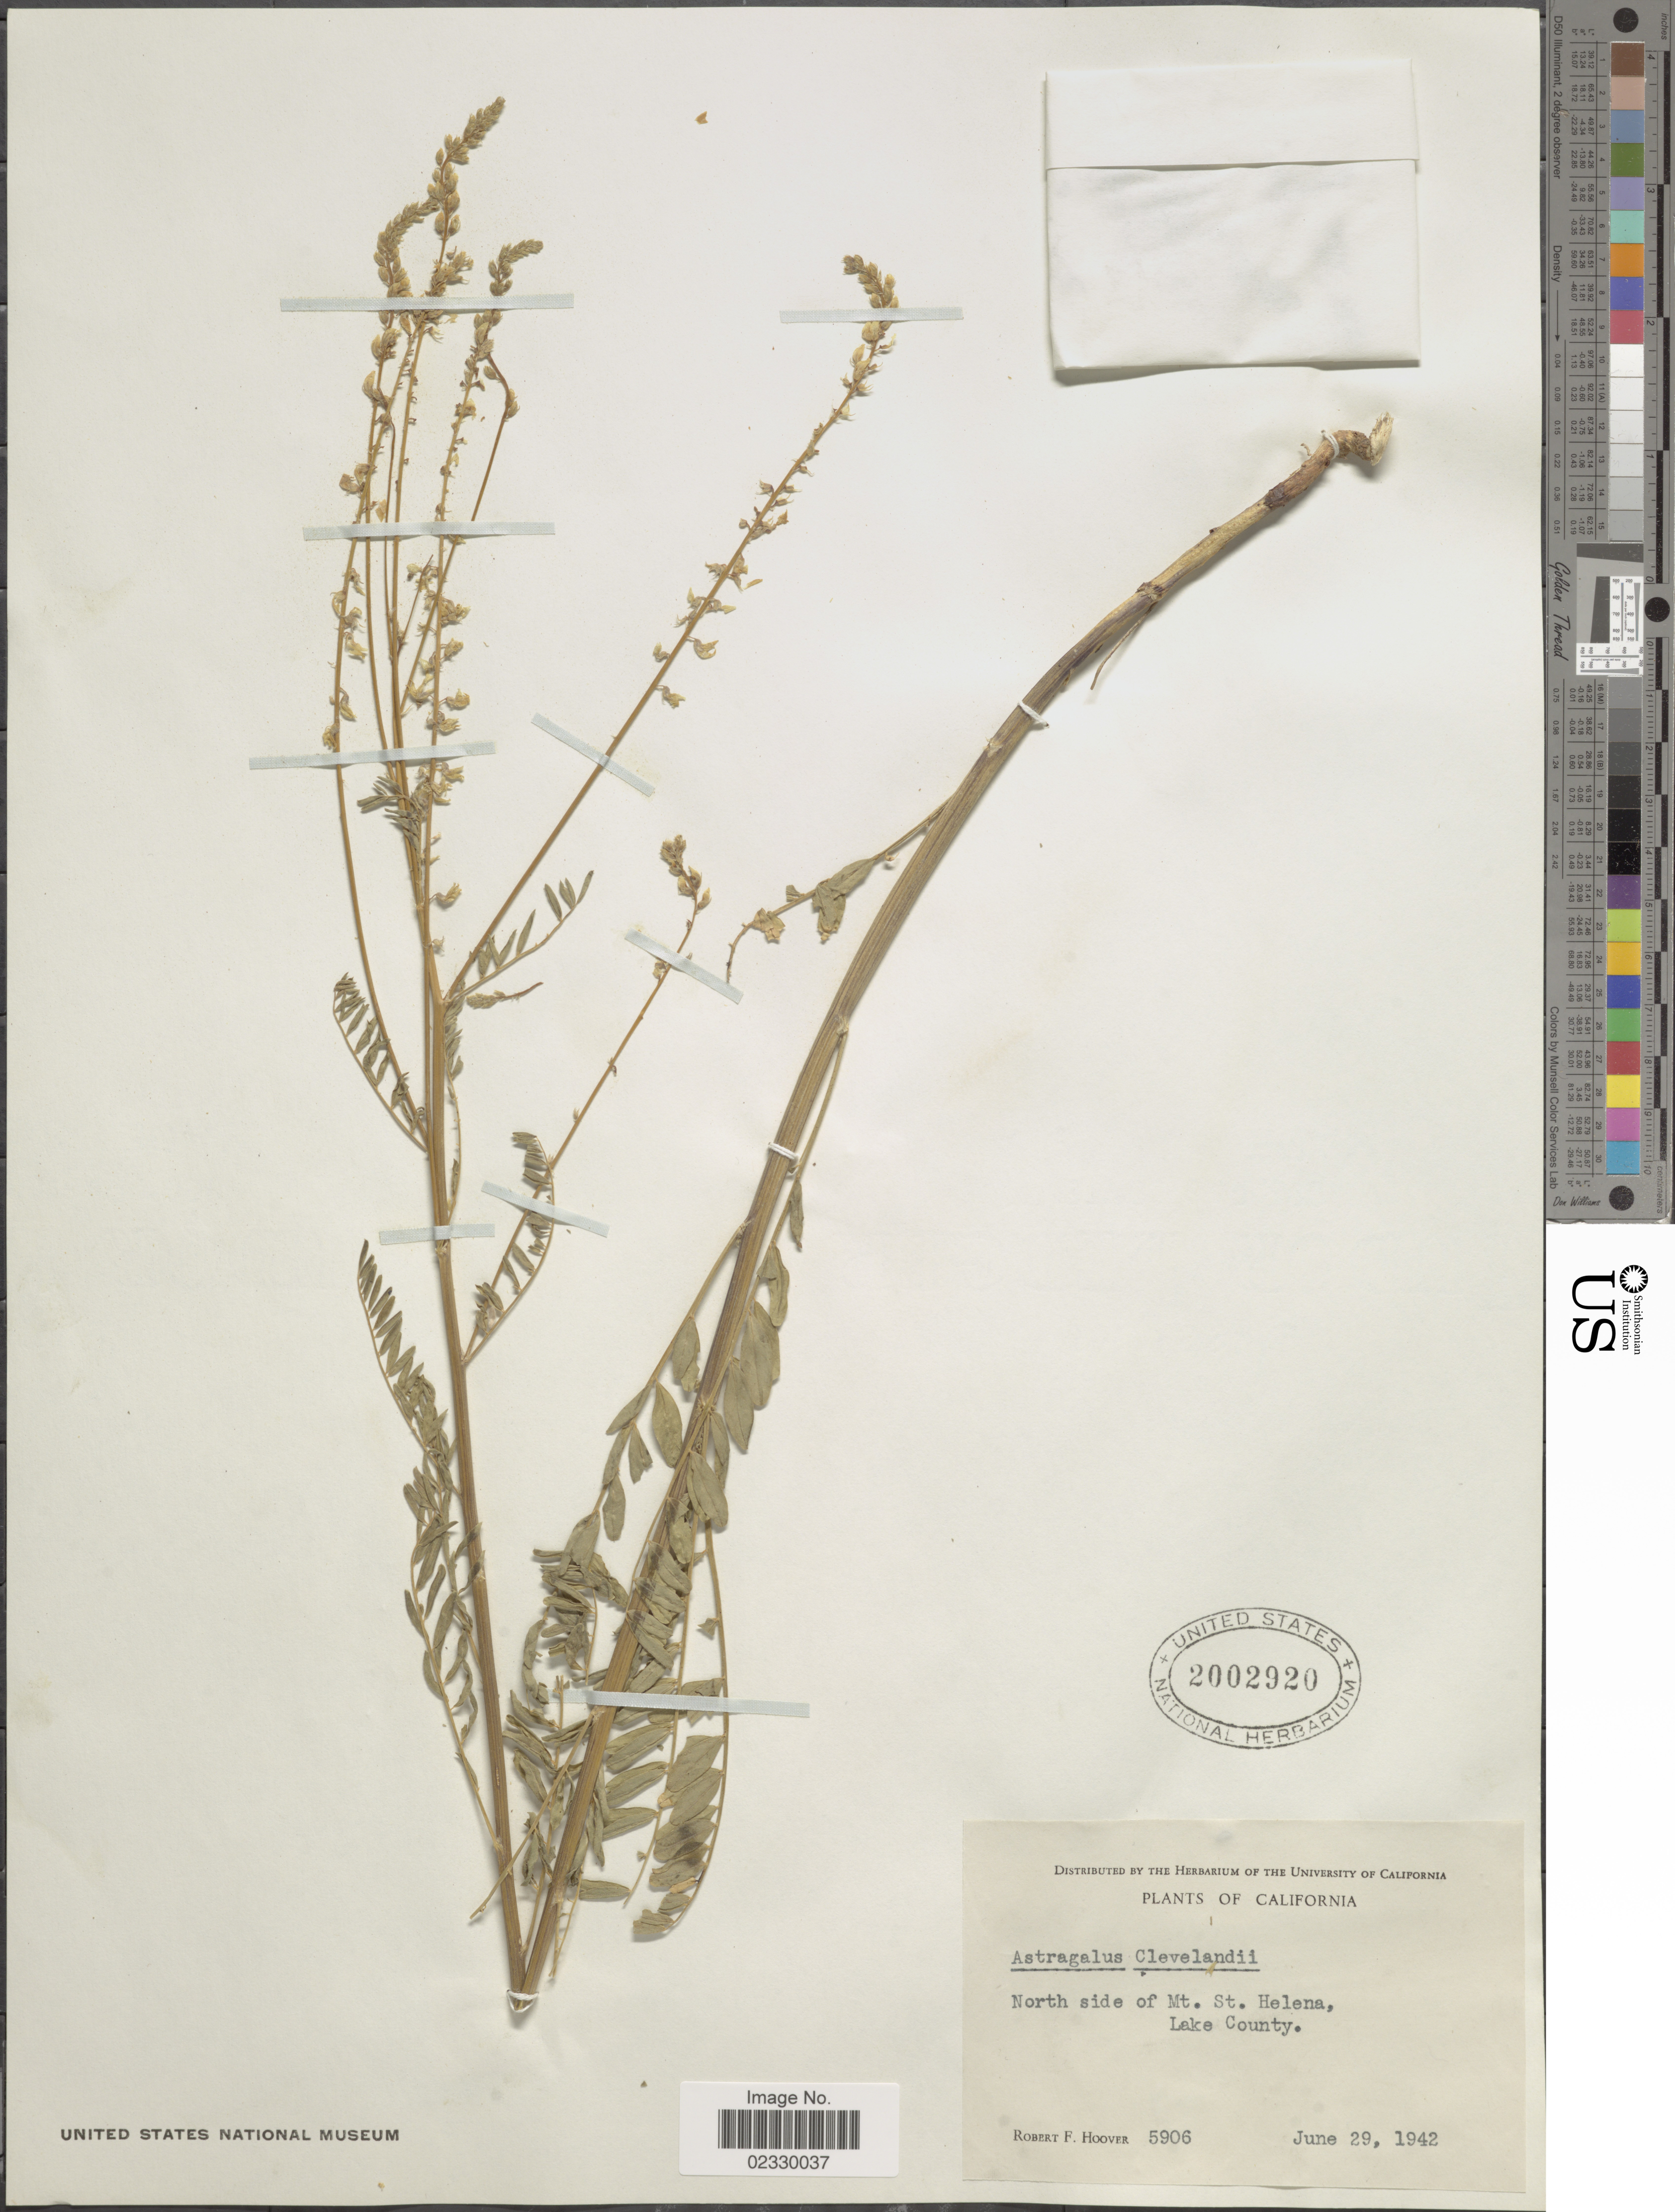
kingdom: Plantae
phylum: Tracheophyta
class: Magnoliopsida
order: Fabales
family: Fabaceae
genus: Astragalus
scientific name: Astragalus clevelandii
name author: Greene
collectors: R. F. Hoover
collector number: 5906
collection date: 1942-06-29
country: United States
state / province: California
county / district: Lake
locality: North side of Mt. St. Helena, Lake County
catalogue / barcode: US 2002920